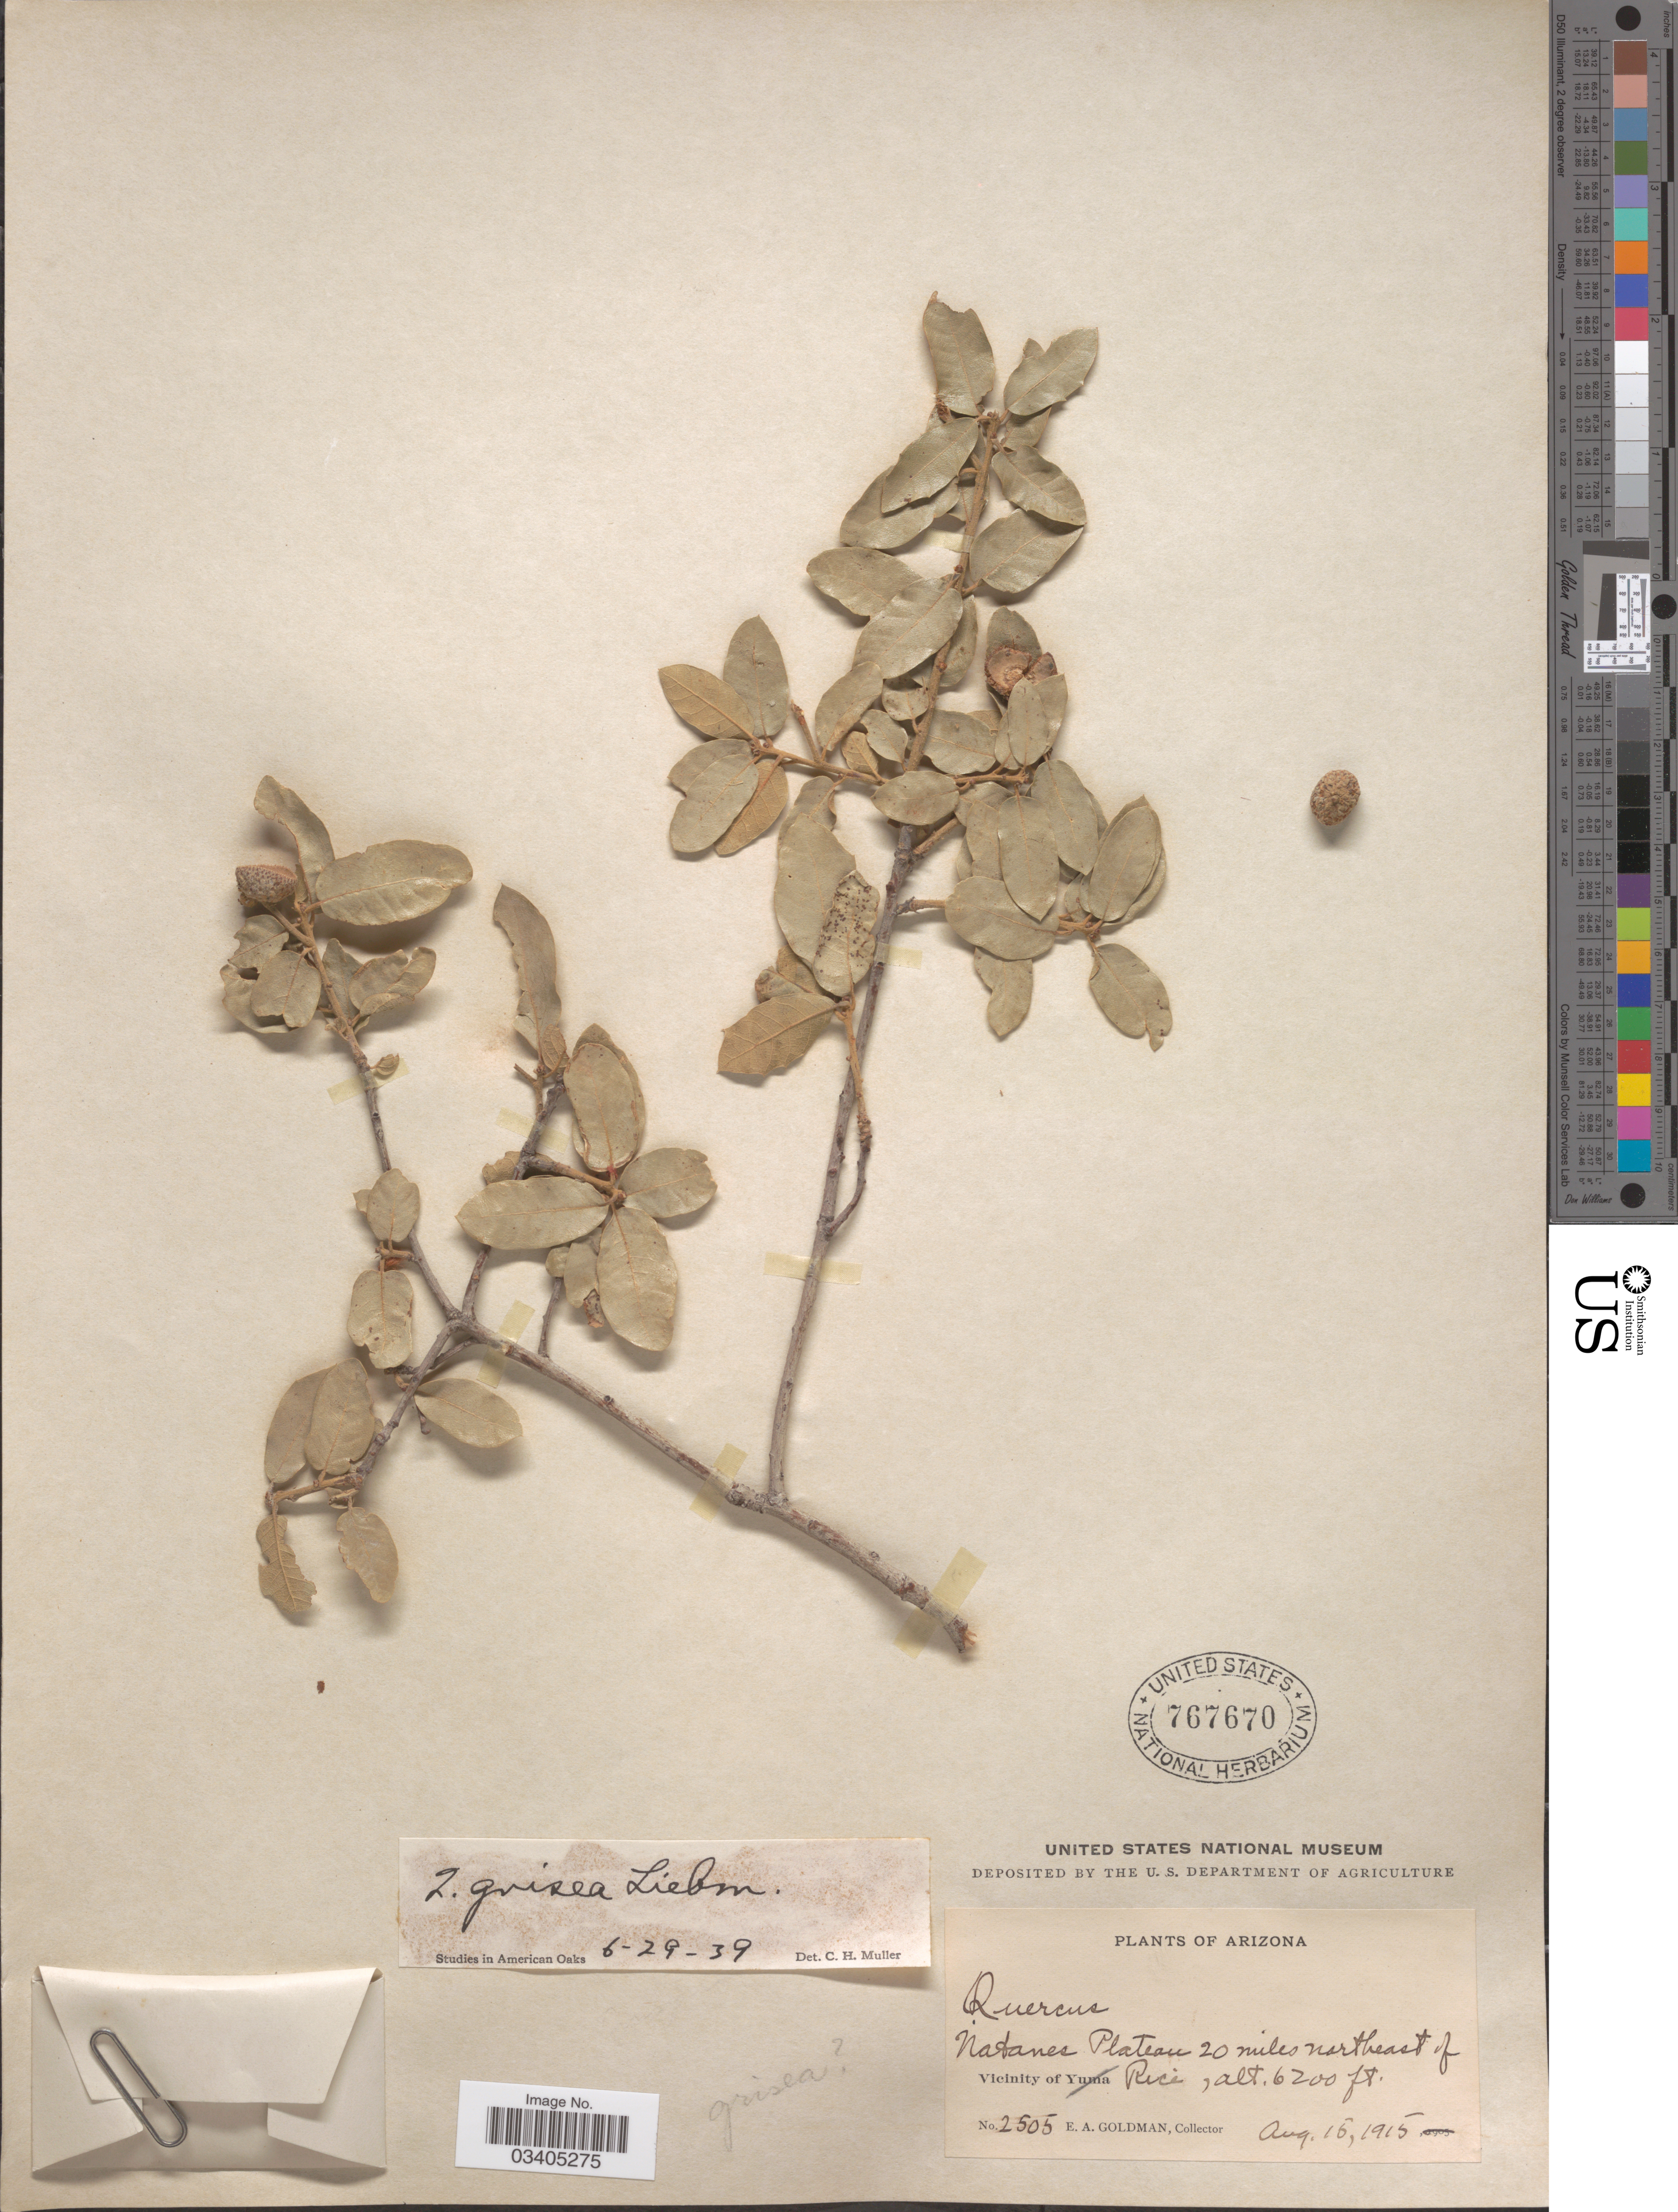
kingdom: Plantae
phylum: Tracheophyta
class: Magnoliopsida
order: Fagales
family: Fagaceae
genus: Quercus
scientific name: Quercus grisea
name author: Liebm.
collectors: E. A. Goldman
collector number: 2505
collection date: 1915-08-15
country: United States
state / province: Arizona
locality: Natanes Plateau 20 miles northeast of Rice. Vicinity of.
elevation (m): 1890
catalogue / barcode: US 767670